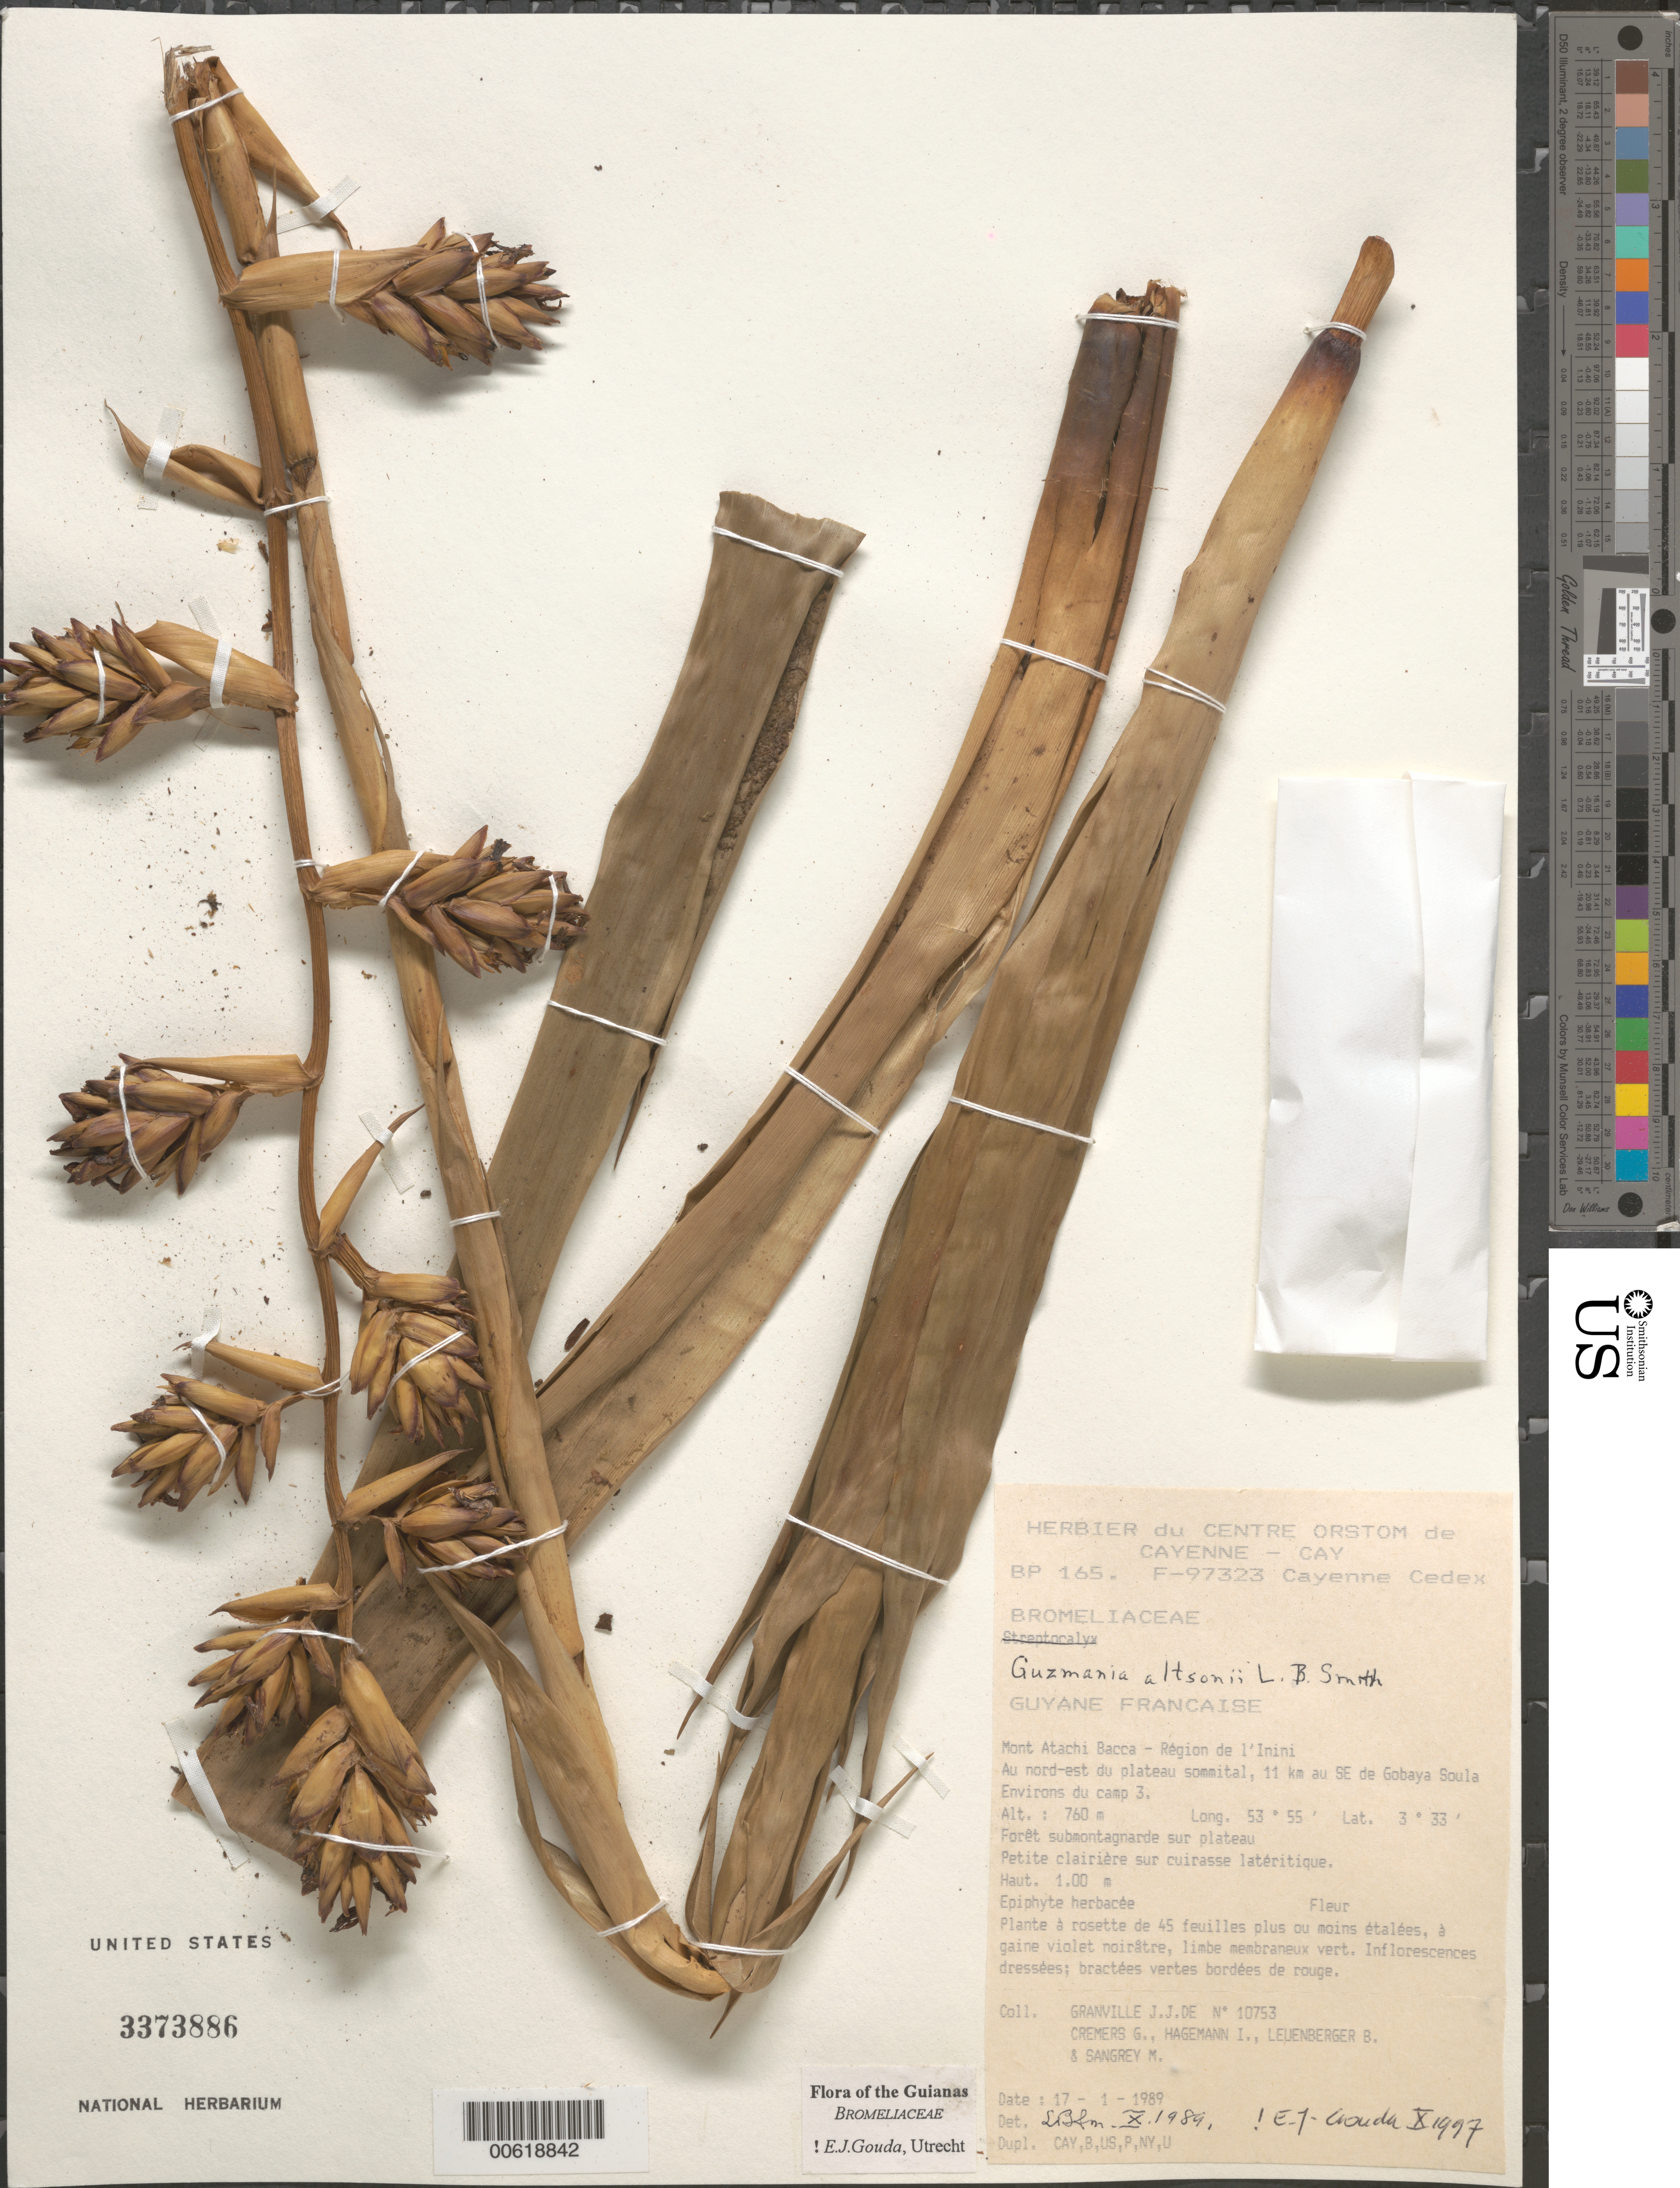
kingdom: Plantae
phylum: Tracheophyta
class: Liliopsida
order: Poales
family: Bromeliaceae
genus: Guzmania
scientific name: Guzmania altsonii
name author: L.B. Sm.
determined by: Gouda, E. J.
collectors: J.-J. de Granville, G. Cremers, J. Hagemann, B. E. Leuenberger & M. S. Sangrey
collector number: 10753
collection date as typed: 17-Jan-89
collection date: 1989-01-17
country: French Guiana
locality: Mont Atachi Bacca, région de l'Inini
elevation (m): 760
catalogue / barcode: US 3373886